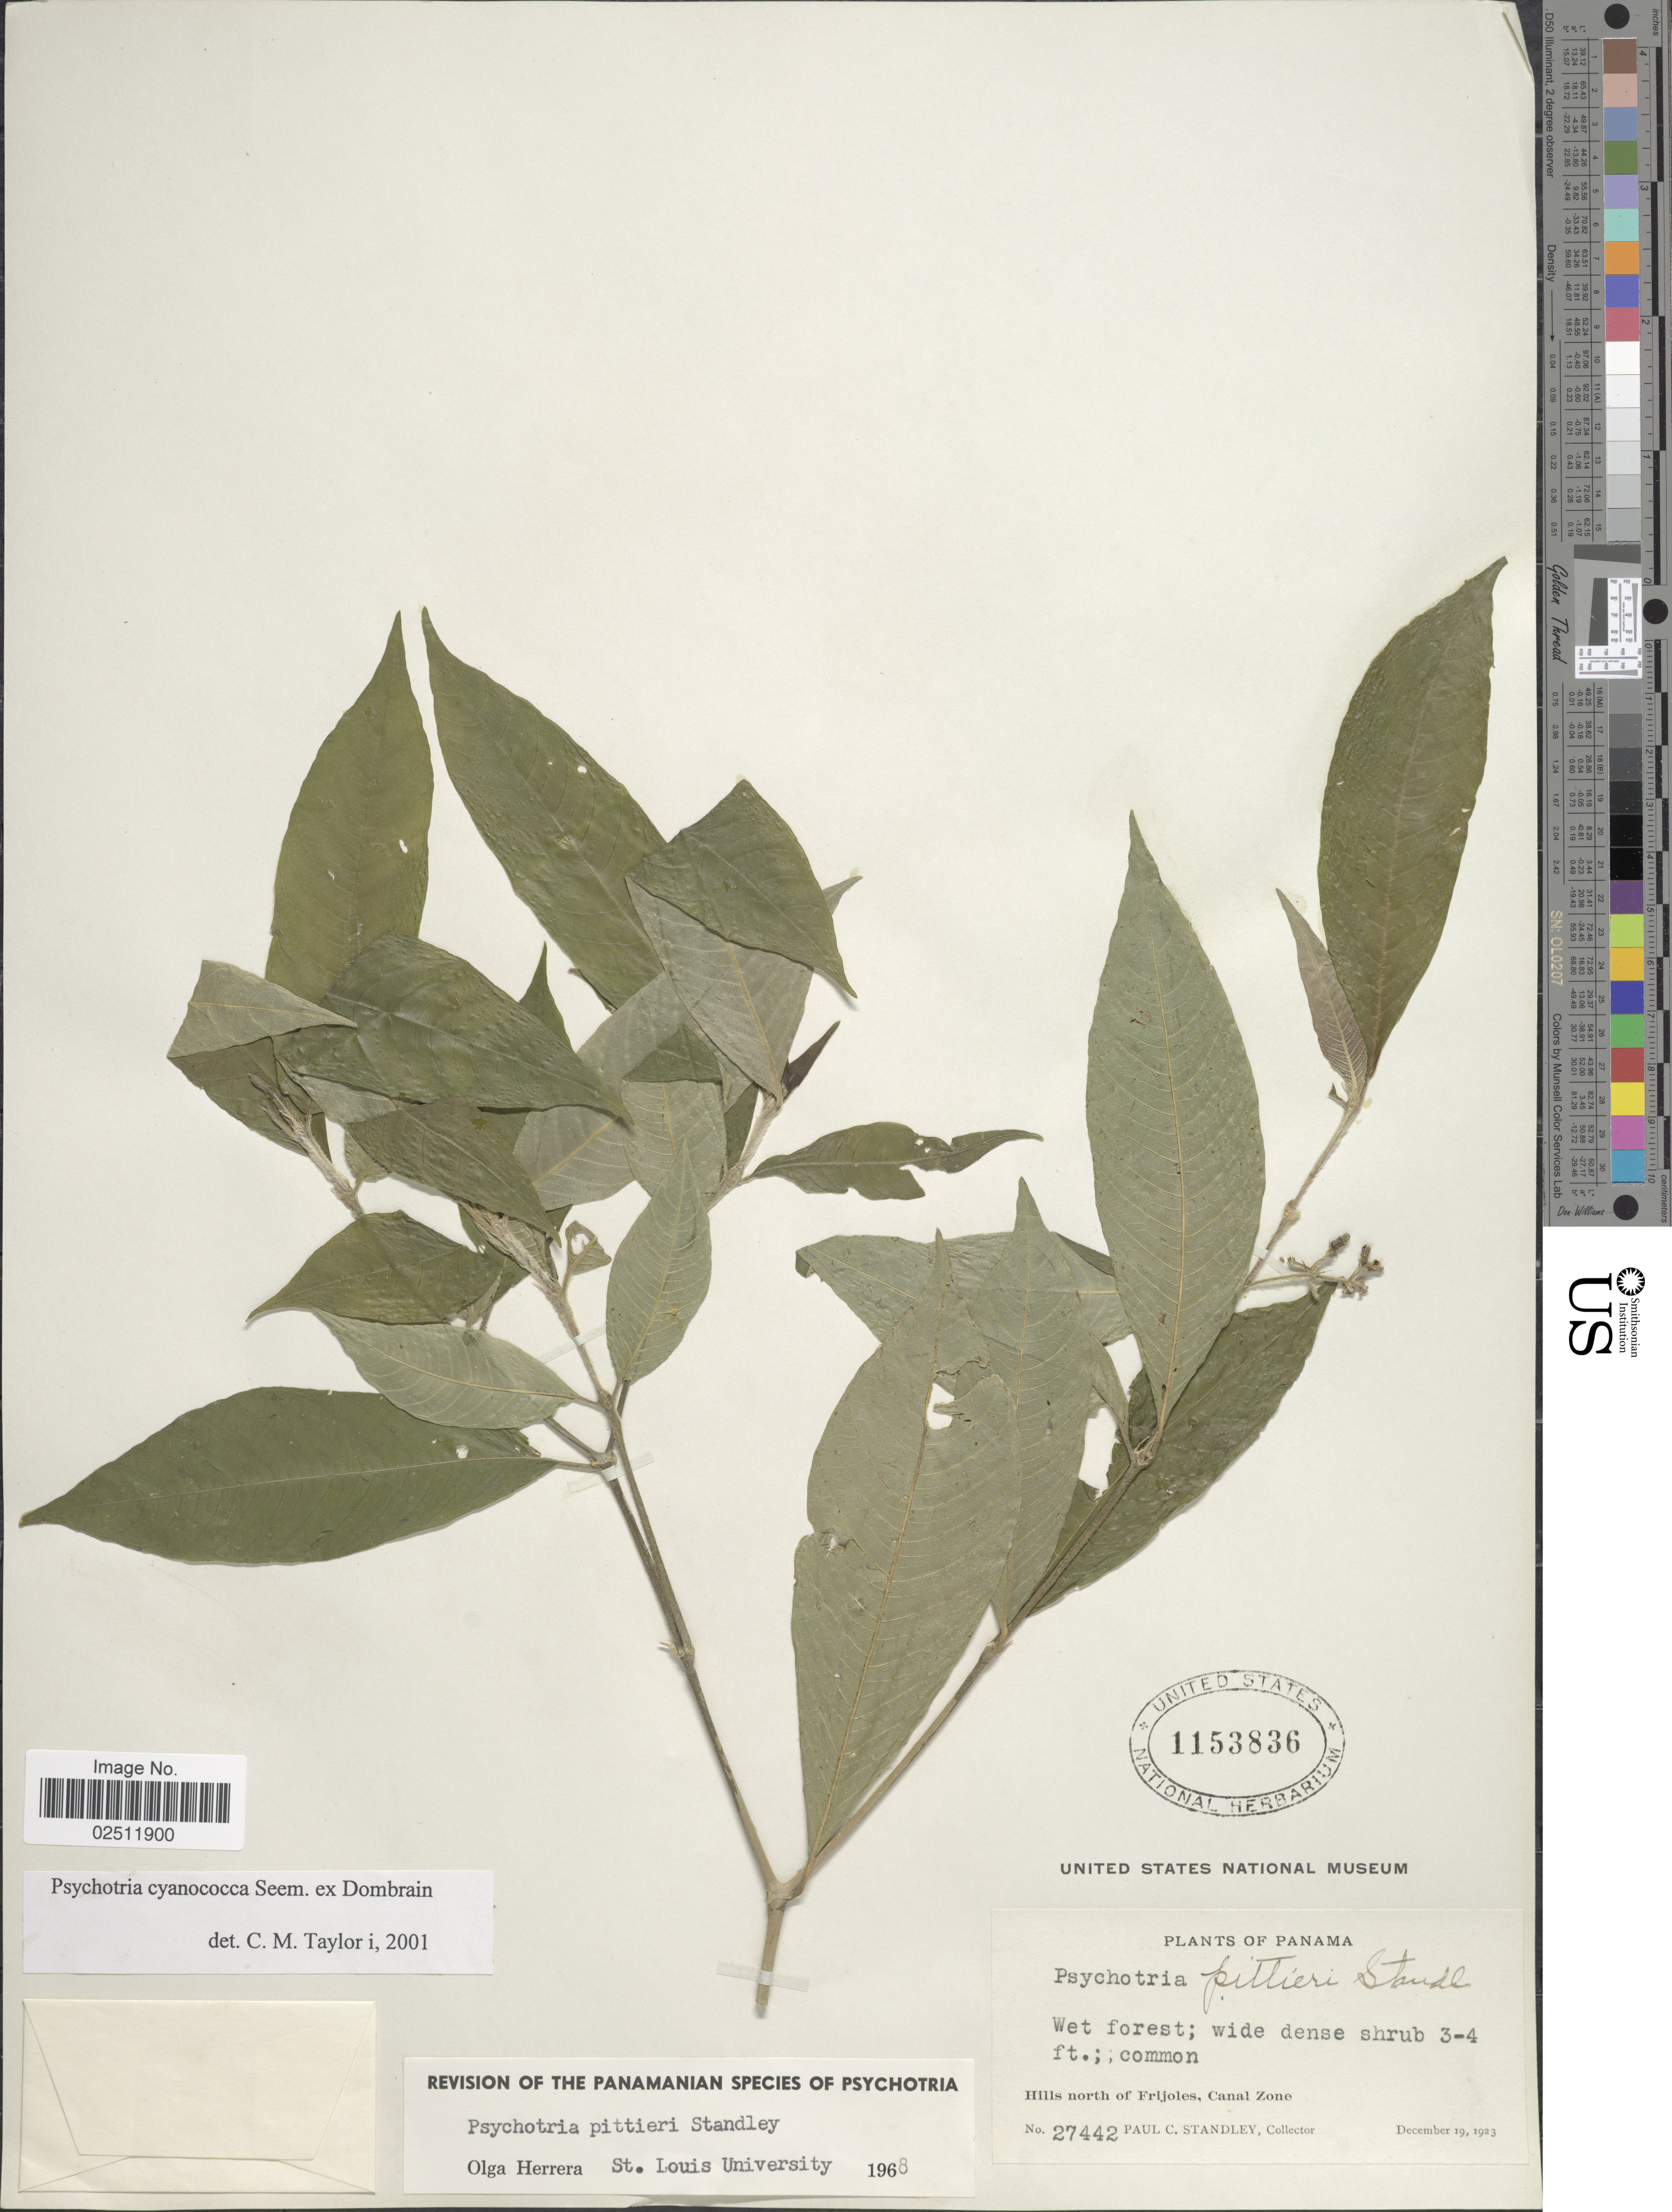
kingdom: Plantae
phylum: Tracheophyta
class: Magnoliopsida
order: Gentianales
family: Rubiaceae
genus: Psychotria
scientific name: Psychotria cyanococca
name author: Seem. ex Dombrain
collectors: P. C. Standley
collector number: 27442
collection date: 1923-12-19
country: Panama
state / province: Colón / Panamá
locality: Hills north of Frijoles, Canal Zone.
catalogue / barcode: US 1153836